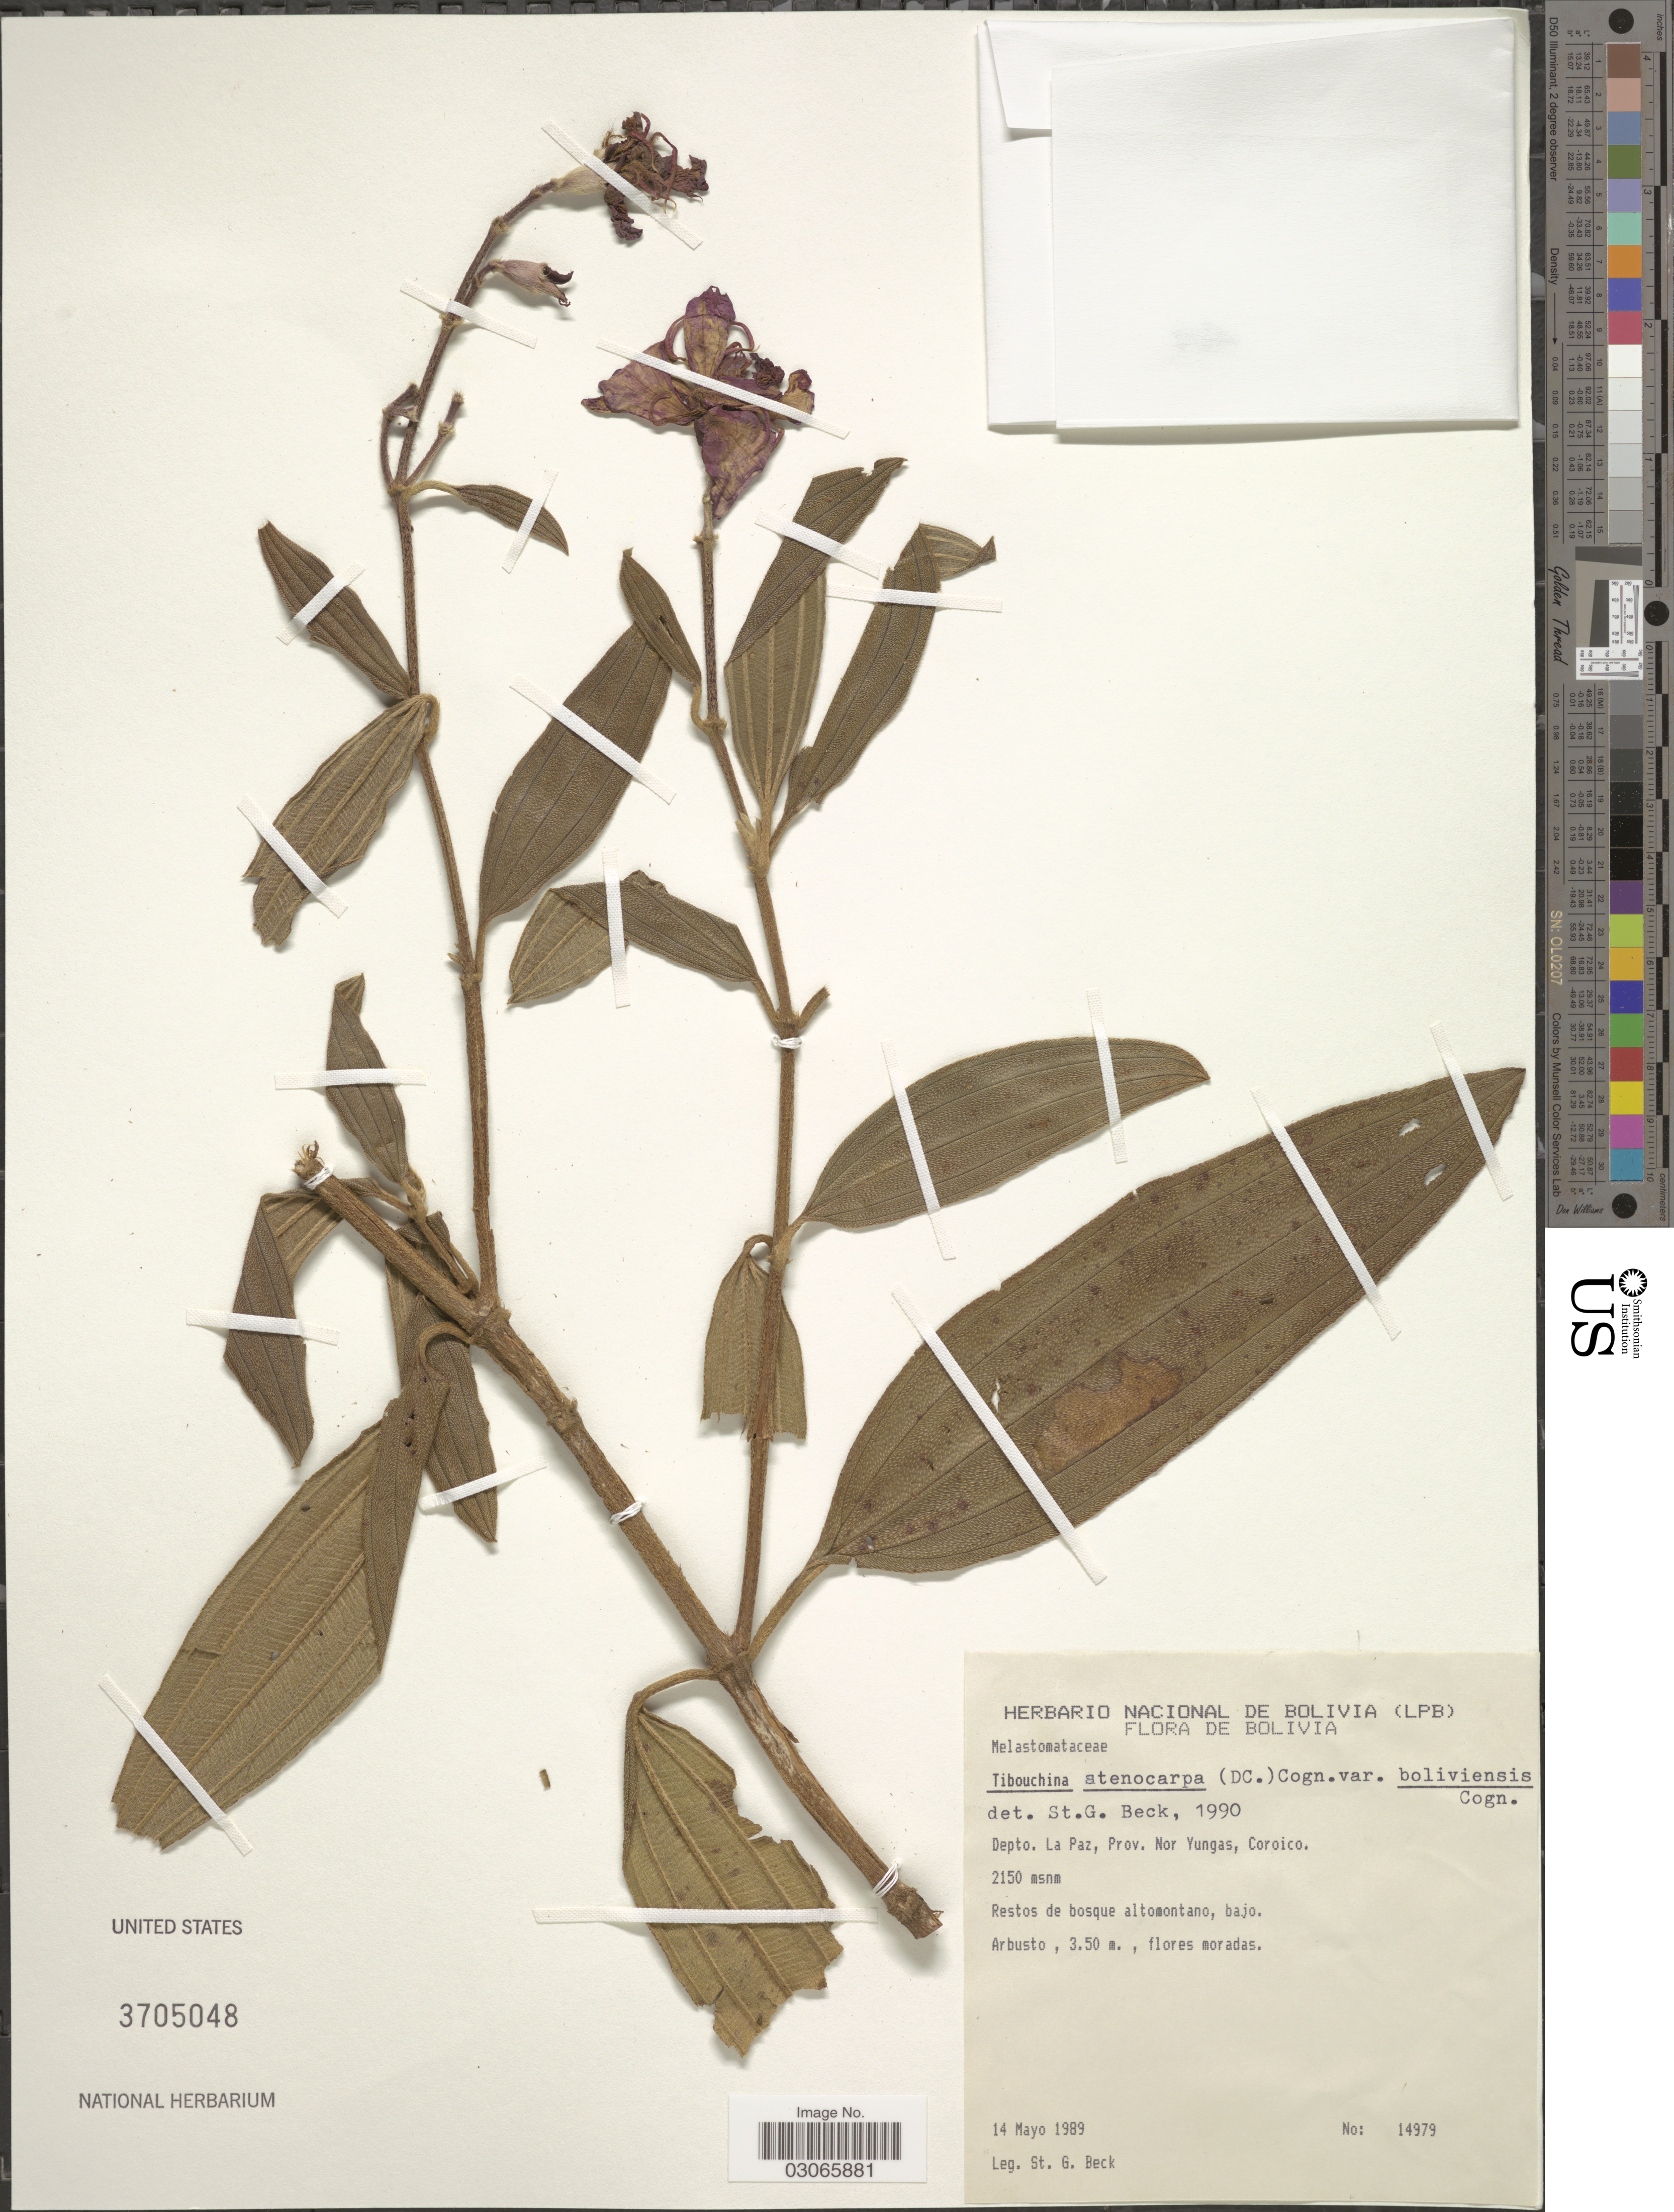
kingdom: Plantae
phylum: Tracheophyta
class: Magnoliopsida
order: Myrtales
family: Melastomataceae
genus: Pleroma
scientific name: Pleroma stenocarpum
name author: (DC.) Triana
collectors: S. G. Beck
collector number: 14979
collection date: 1989-05-14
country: Bolivia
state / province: La Paz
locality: Depto. La Paz, Prov. Nor Yungas, Coroico.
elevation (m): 2150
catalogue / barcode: US 3705048